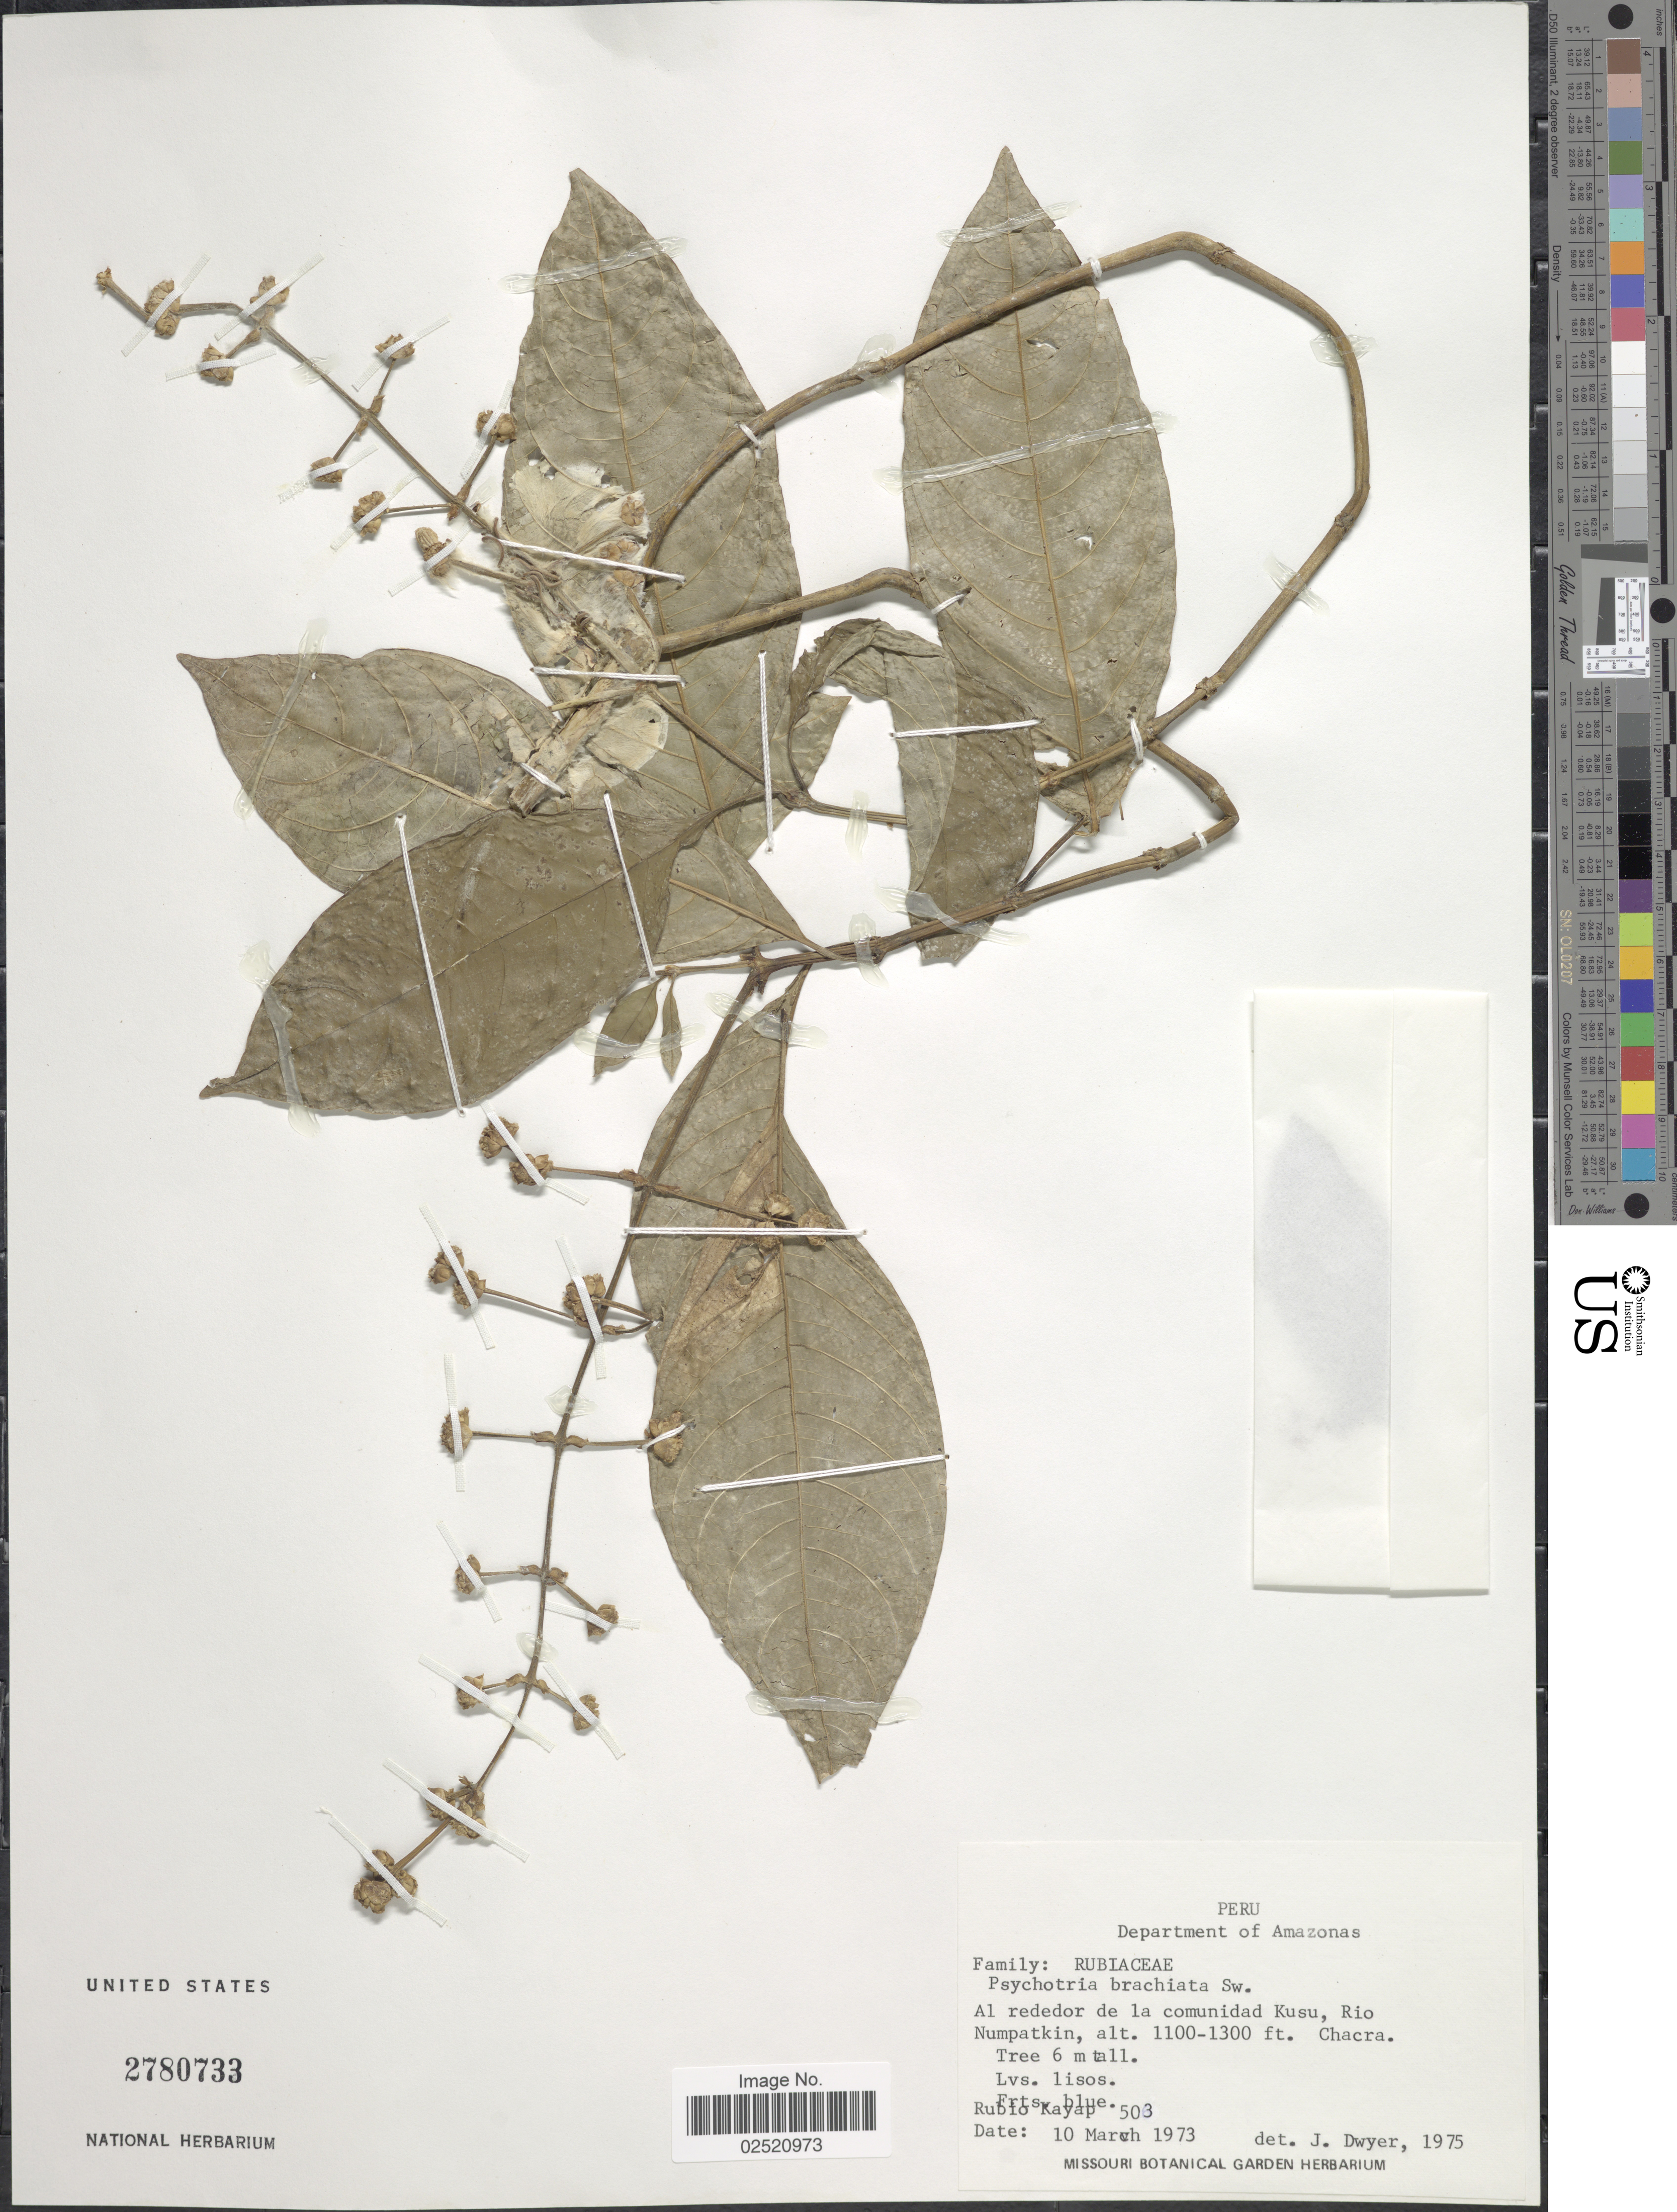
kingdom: Plantae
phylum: Tracheophyta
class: Magnoliopsida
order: Gentianales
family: Rubiaceae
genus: Psychotria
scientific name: Psychotria caerulea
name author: Ruiz & Pav.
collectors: R. Kayap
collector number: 503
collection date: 1973-03-10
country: Peru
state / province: Amazonas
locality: Al rededor de la comunidad Kusi, Rio Nupatkin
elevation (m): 335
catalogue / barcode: US 2780733